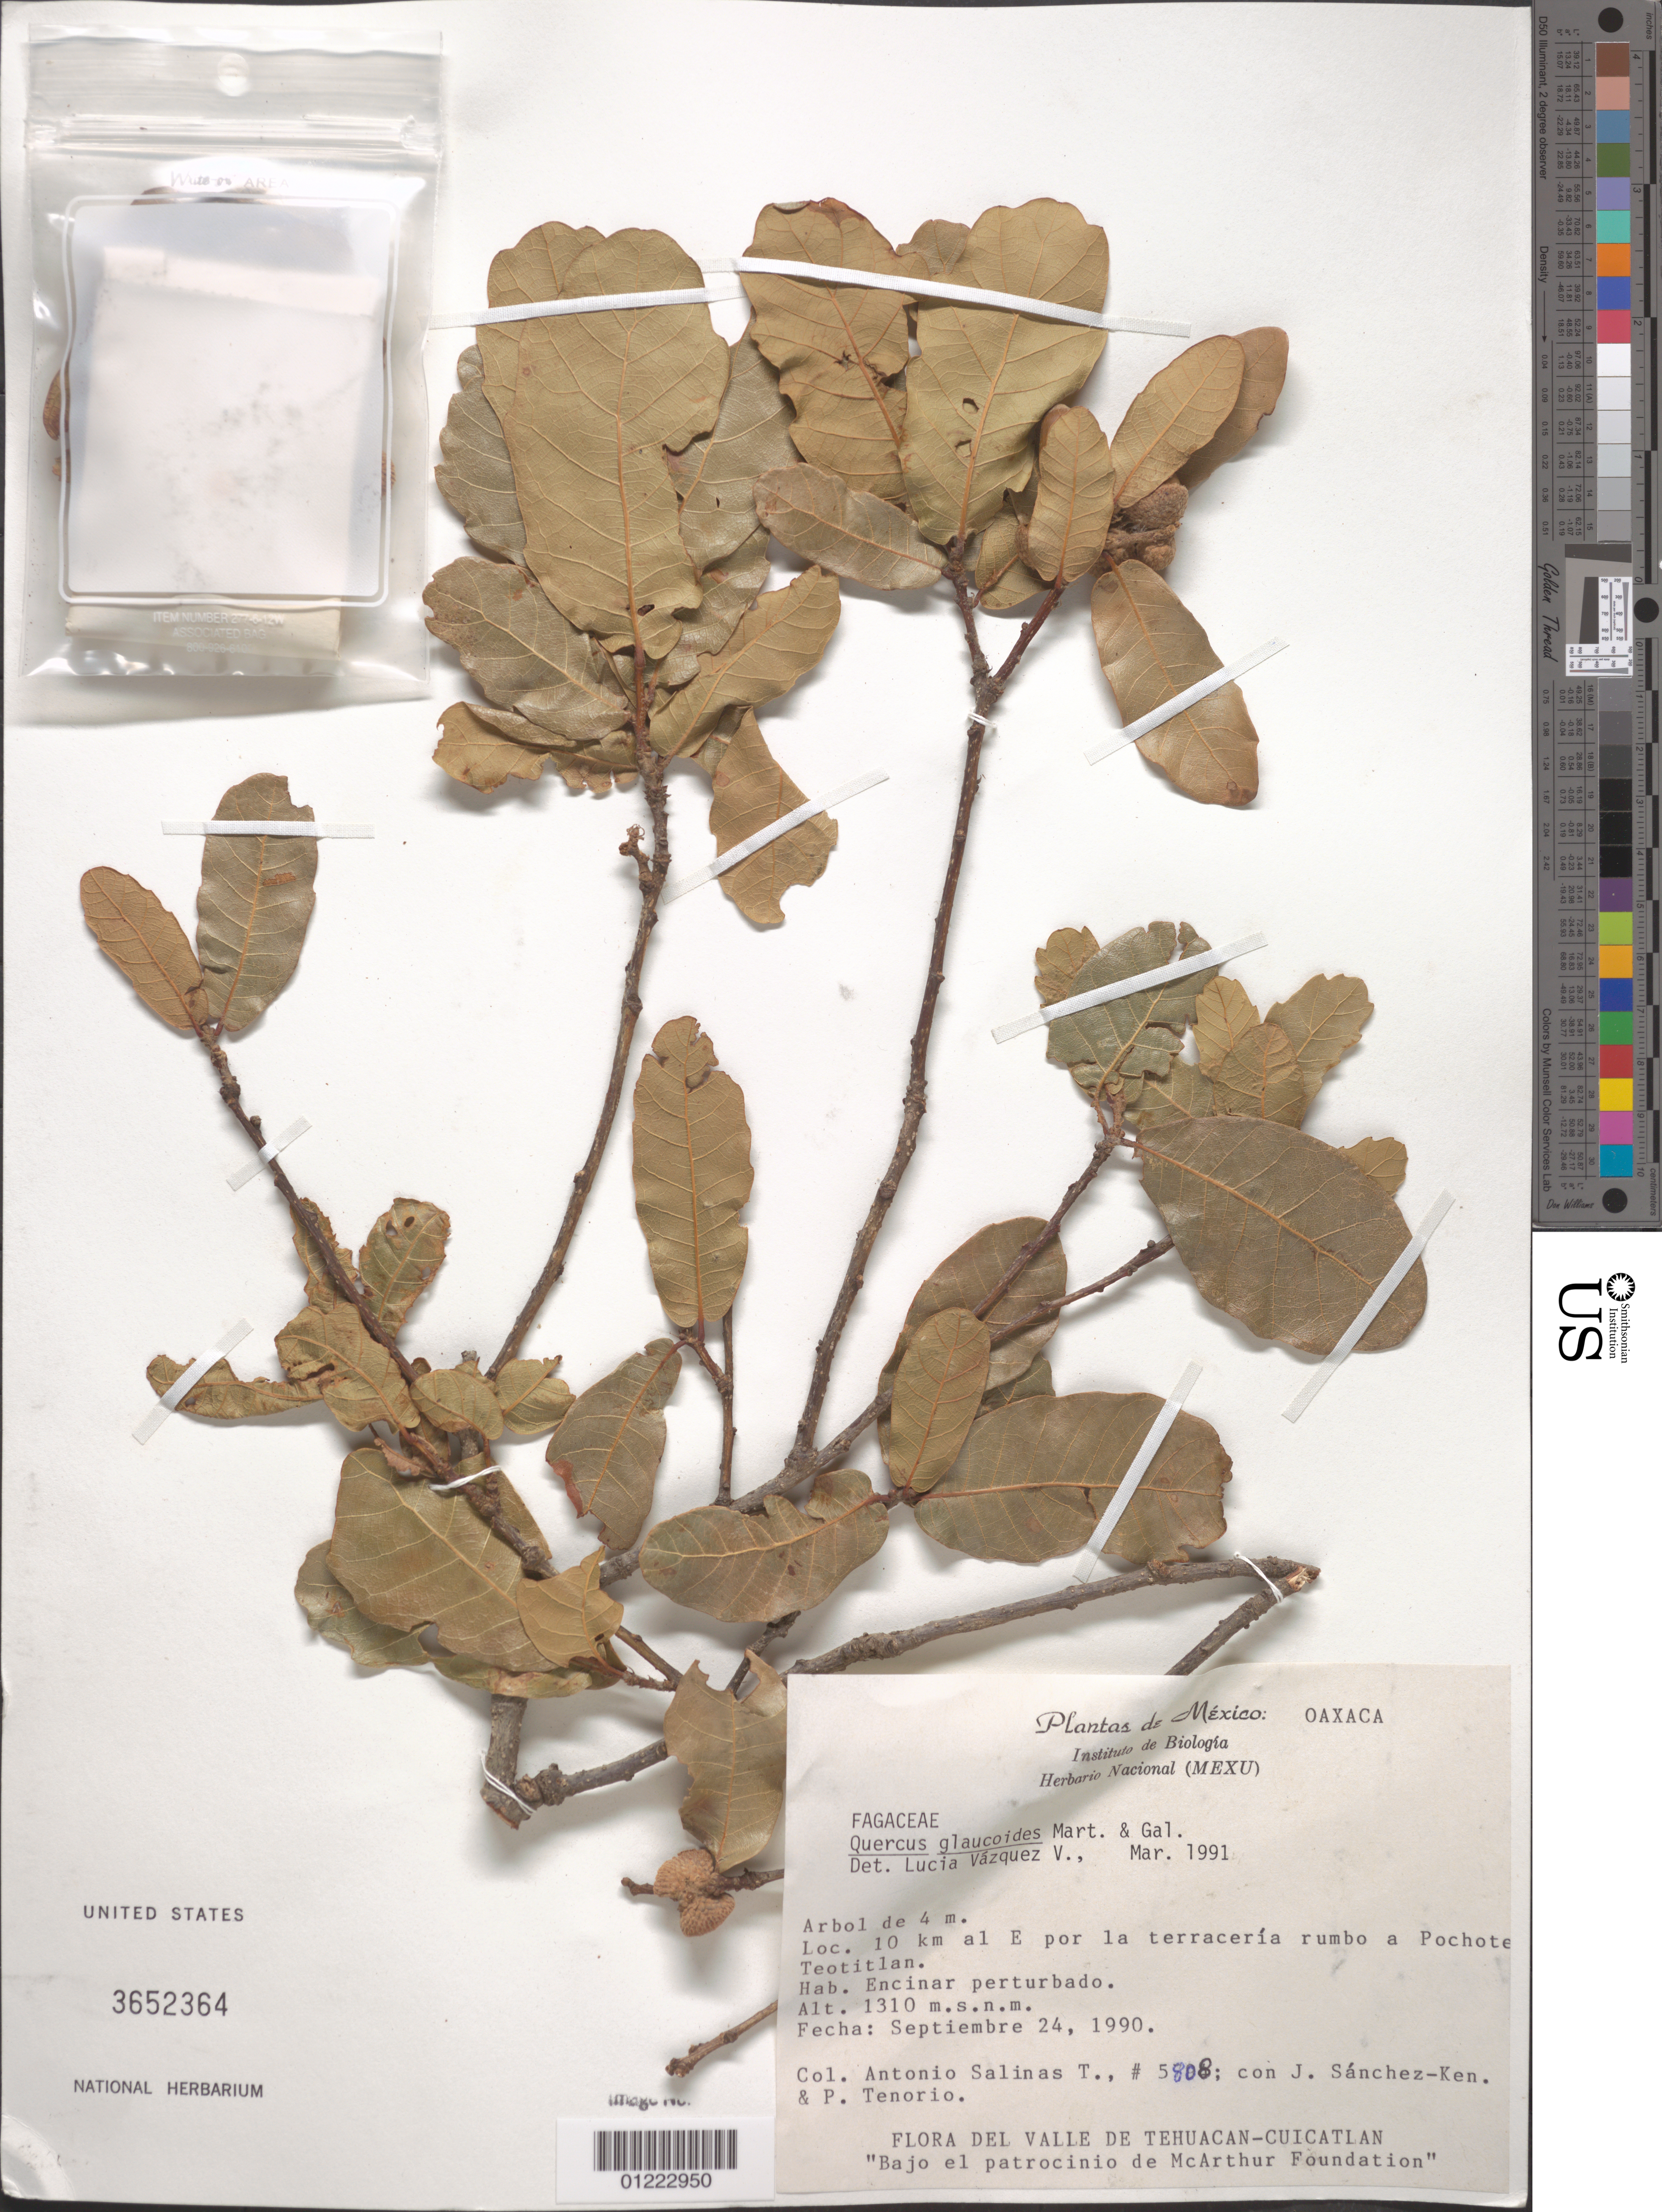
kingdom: Plantae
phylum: Tracheophyta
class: Magnoliopsida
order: Fagales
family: Fagaceae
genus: Quercus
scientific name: Quercus glaucoides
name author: M. Martens & Galeotti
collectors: A. Salinas T., J. G. Sánchez-Ken & Tenorio, P.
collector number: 5808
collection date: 1990-09-24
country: Mexico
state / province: Oaxaca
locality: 10 km al E por la terraceria rumbo a Pochote, Teotitlan.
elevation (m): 1310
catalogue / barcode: US 3652364